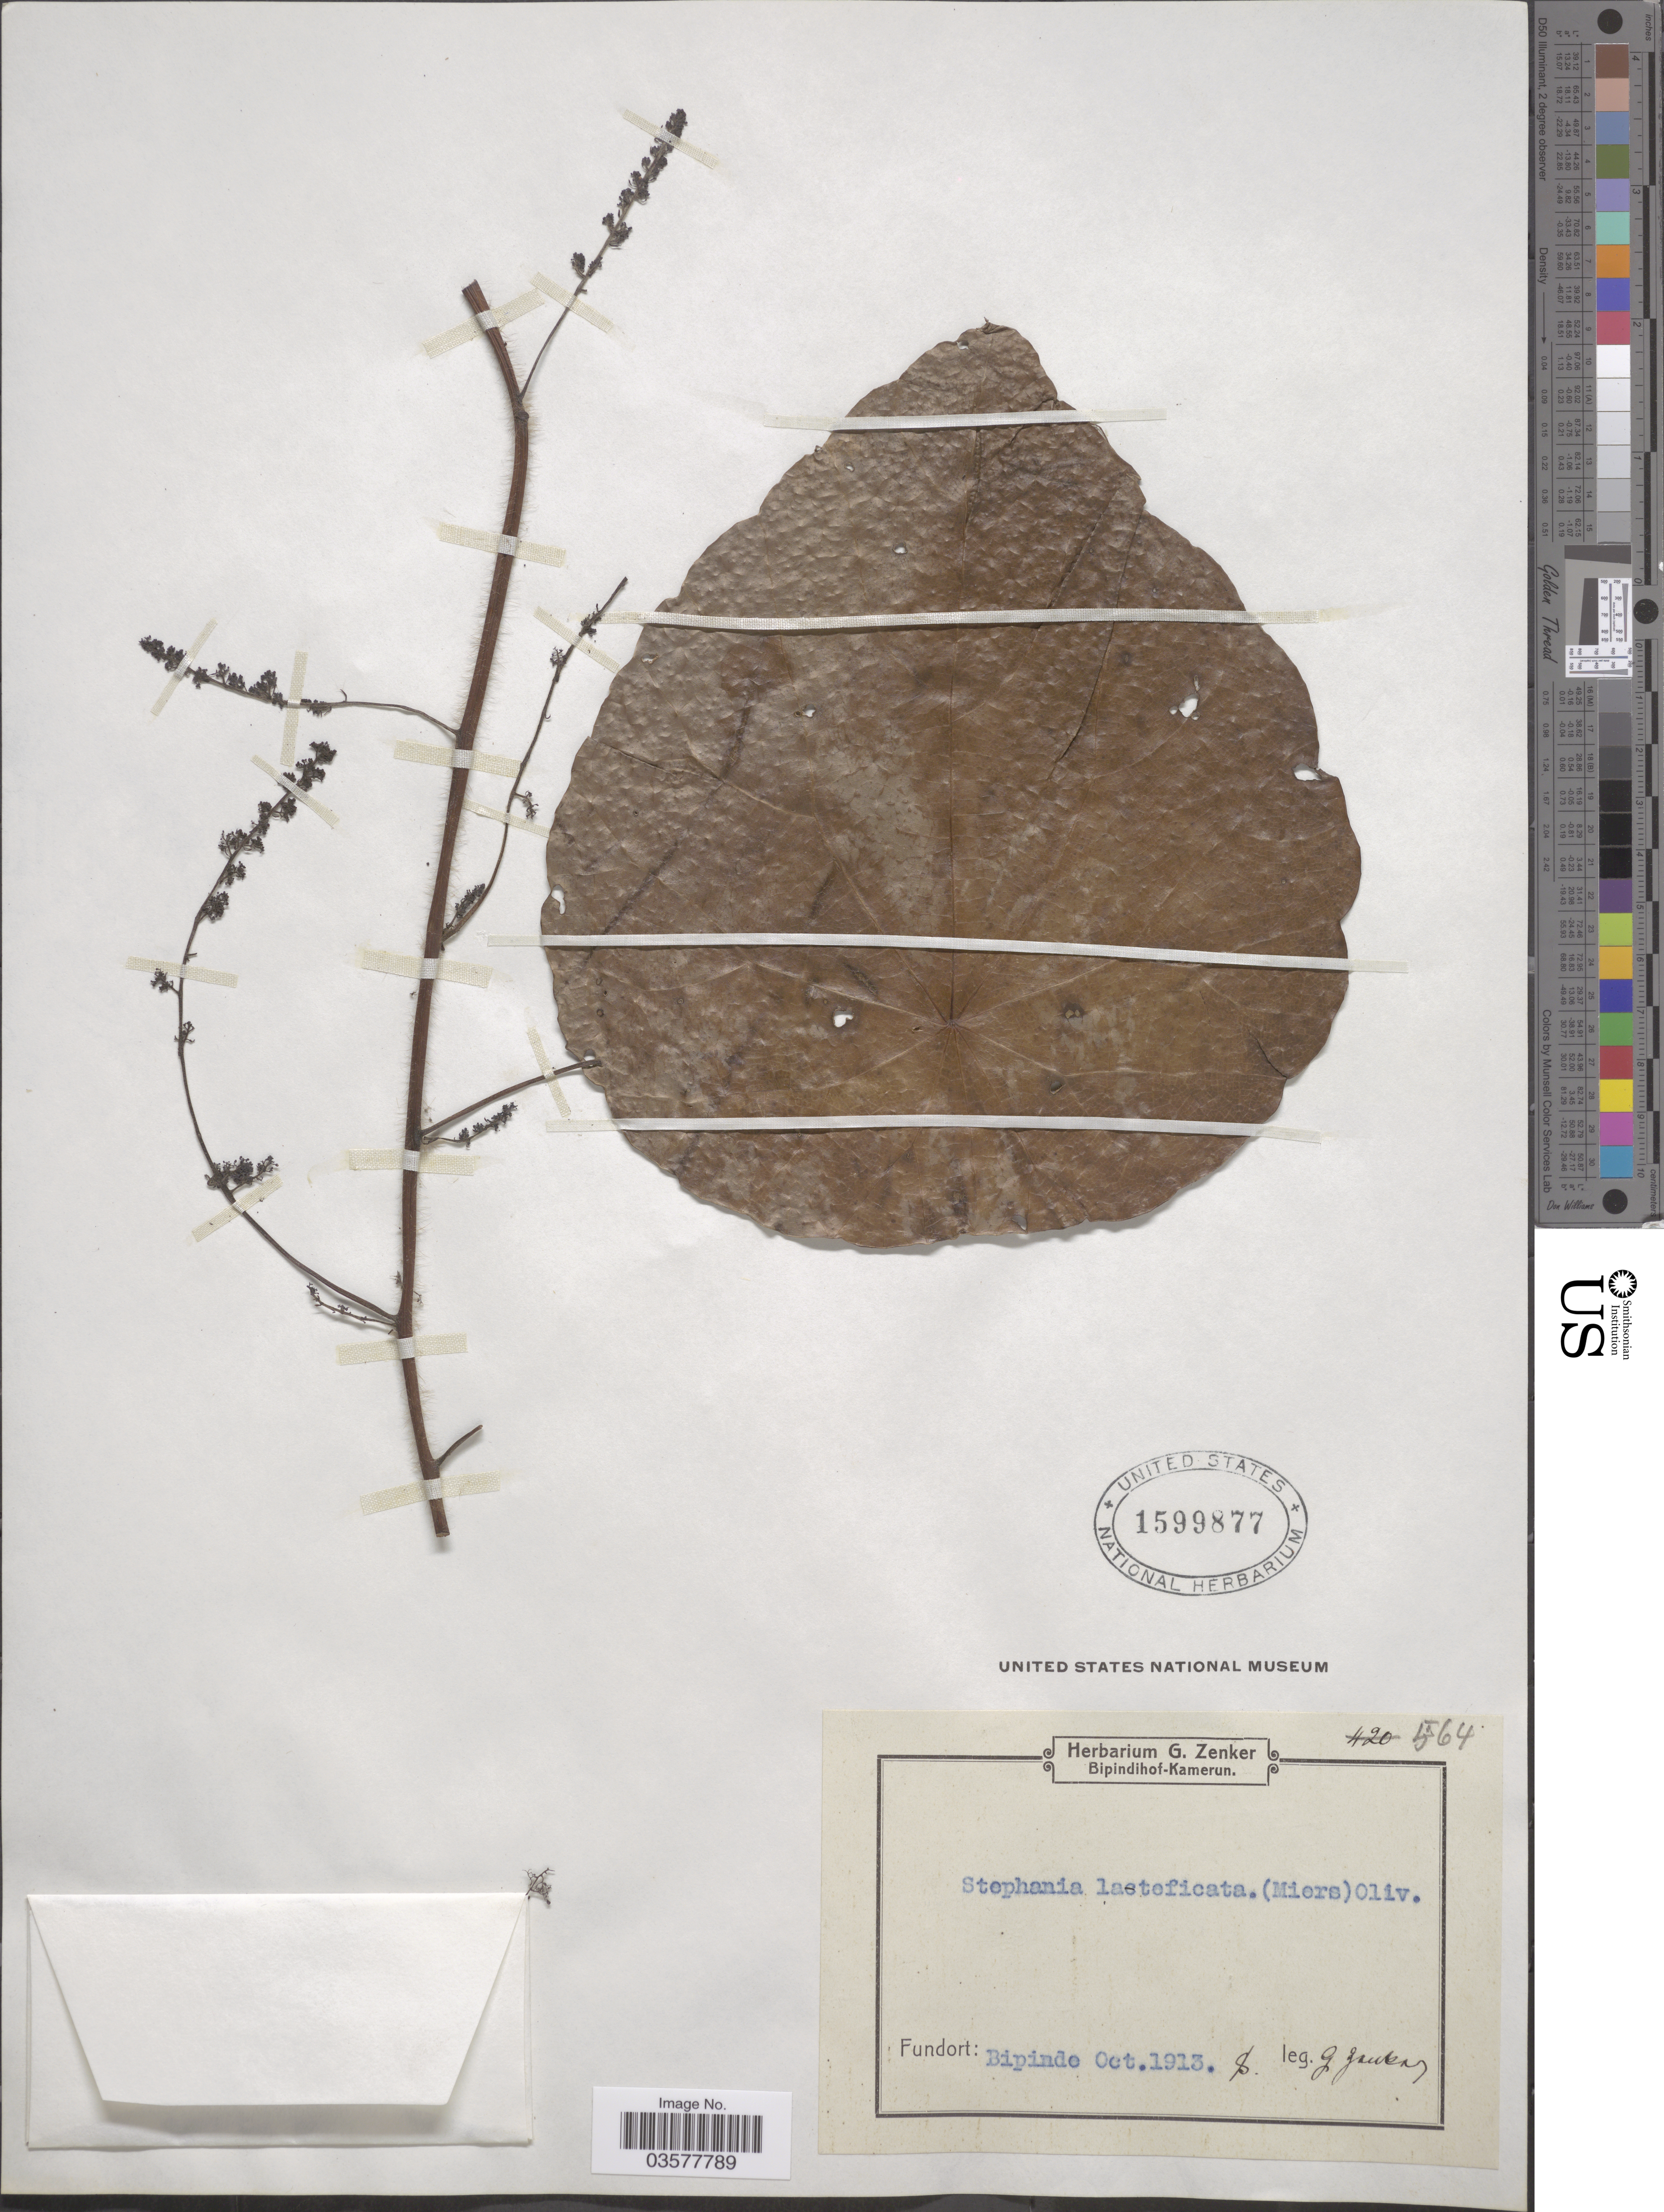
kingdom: Plantae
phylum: Tracheophyta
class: Magnoliopsida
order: Ranunculales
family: Menispermaceae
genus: Perichasma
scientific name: Perichasma laetificata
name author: Miers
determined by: Strong, Mark T., (BOT), Smithsonian Institution - National Museum of Natural History (UNITED STATES)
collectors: G. A. Zenker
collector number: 564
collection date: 1913-10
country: Cameroon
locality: Bipinde.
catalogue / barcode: US 1599877